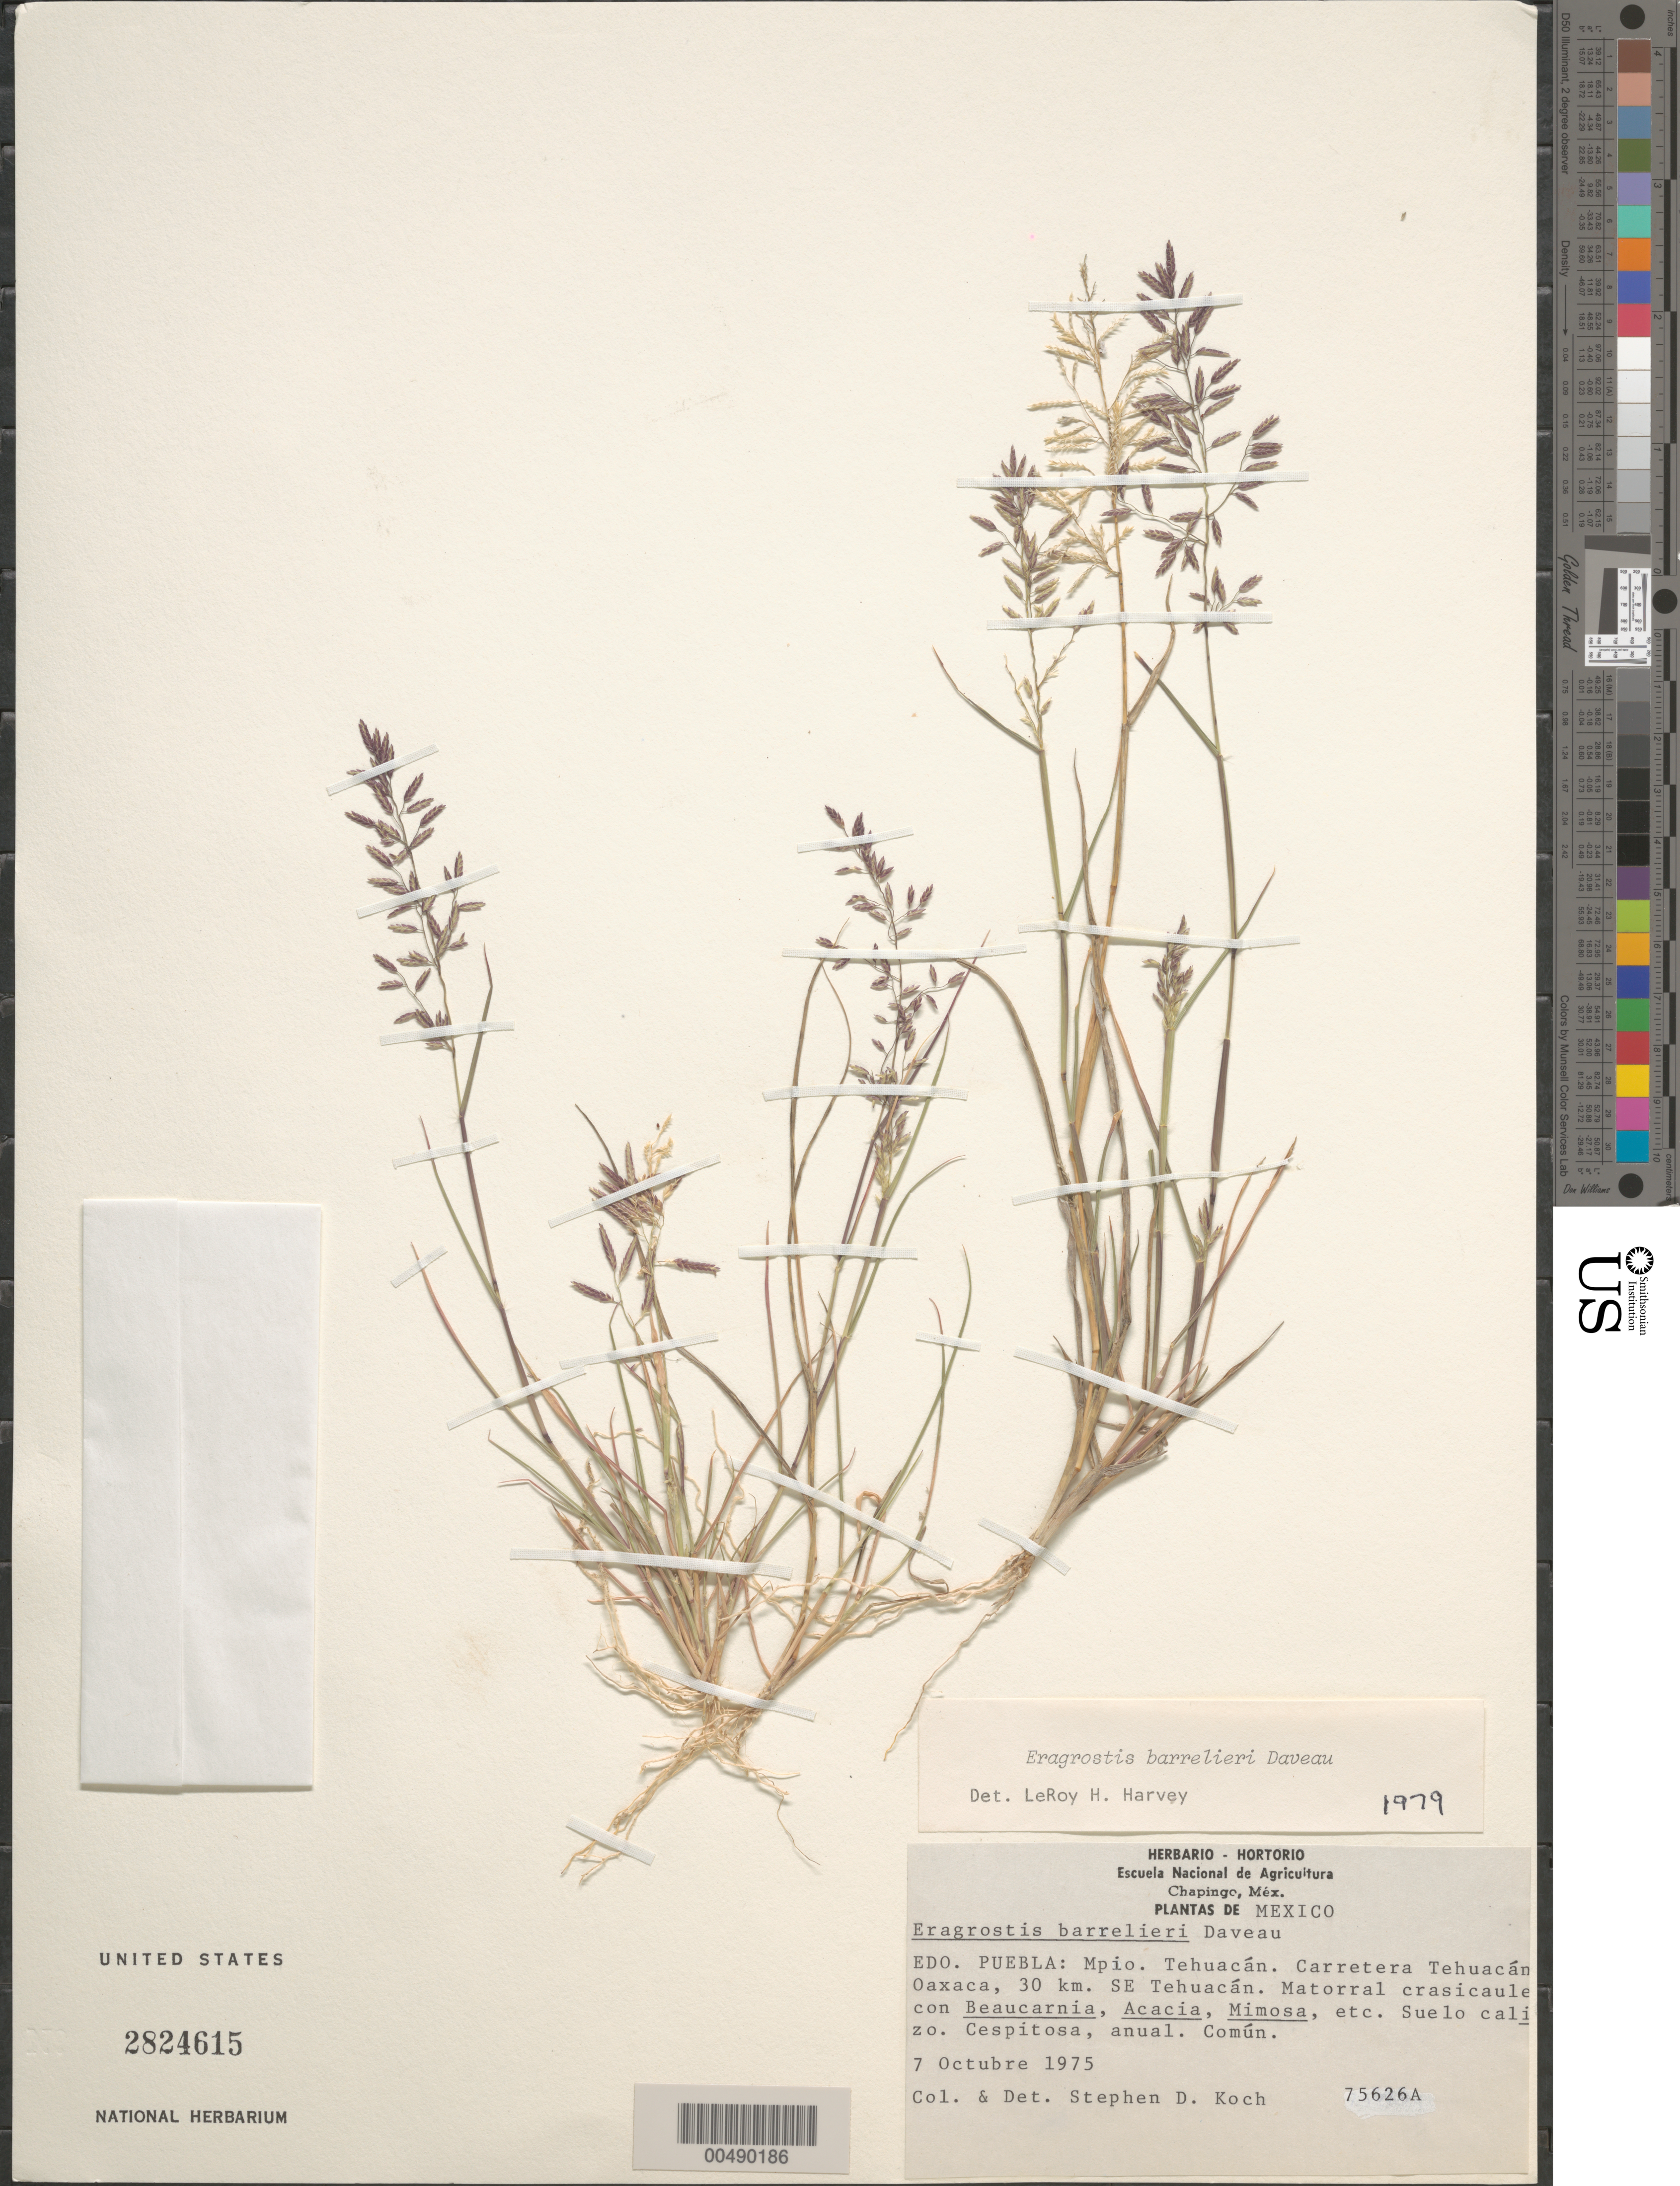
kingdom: Plantae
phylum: Tracheophyta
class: Liliopsida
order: Poales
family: Poaceae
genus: Eragrostis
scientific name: Eragrostis barrelieri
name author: Daveau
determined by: Harvey, L. H.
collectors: S. D. Koch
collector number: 75626A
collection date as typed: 7 Oct 1975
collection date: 1975-10-07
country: Mexico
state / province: Puebla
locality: Tehuacán Mun., Tehuacán-Oaxaca Rd., 30 km SE Tehuacán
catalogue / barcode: US 2824615